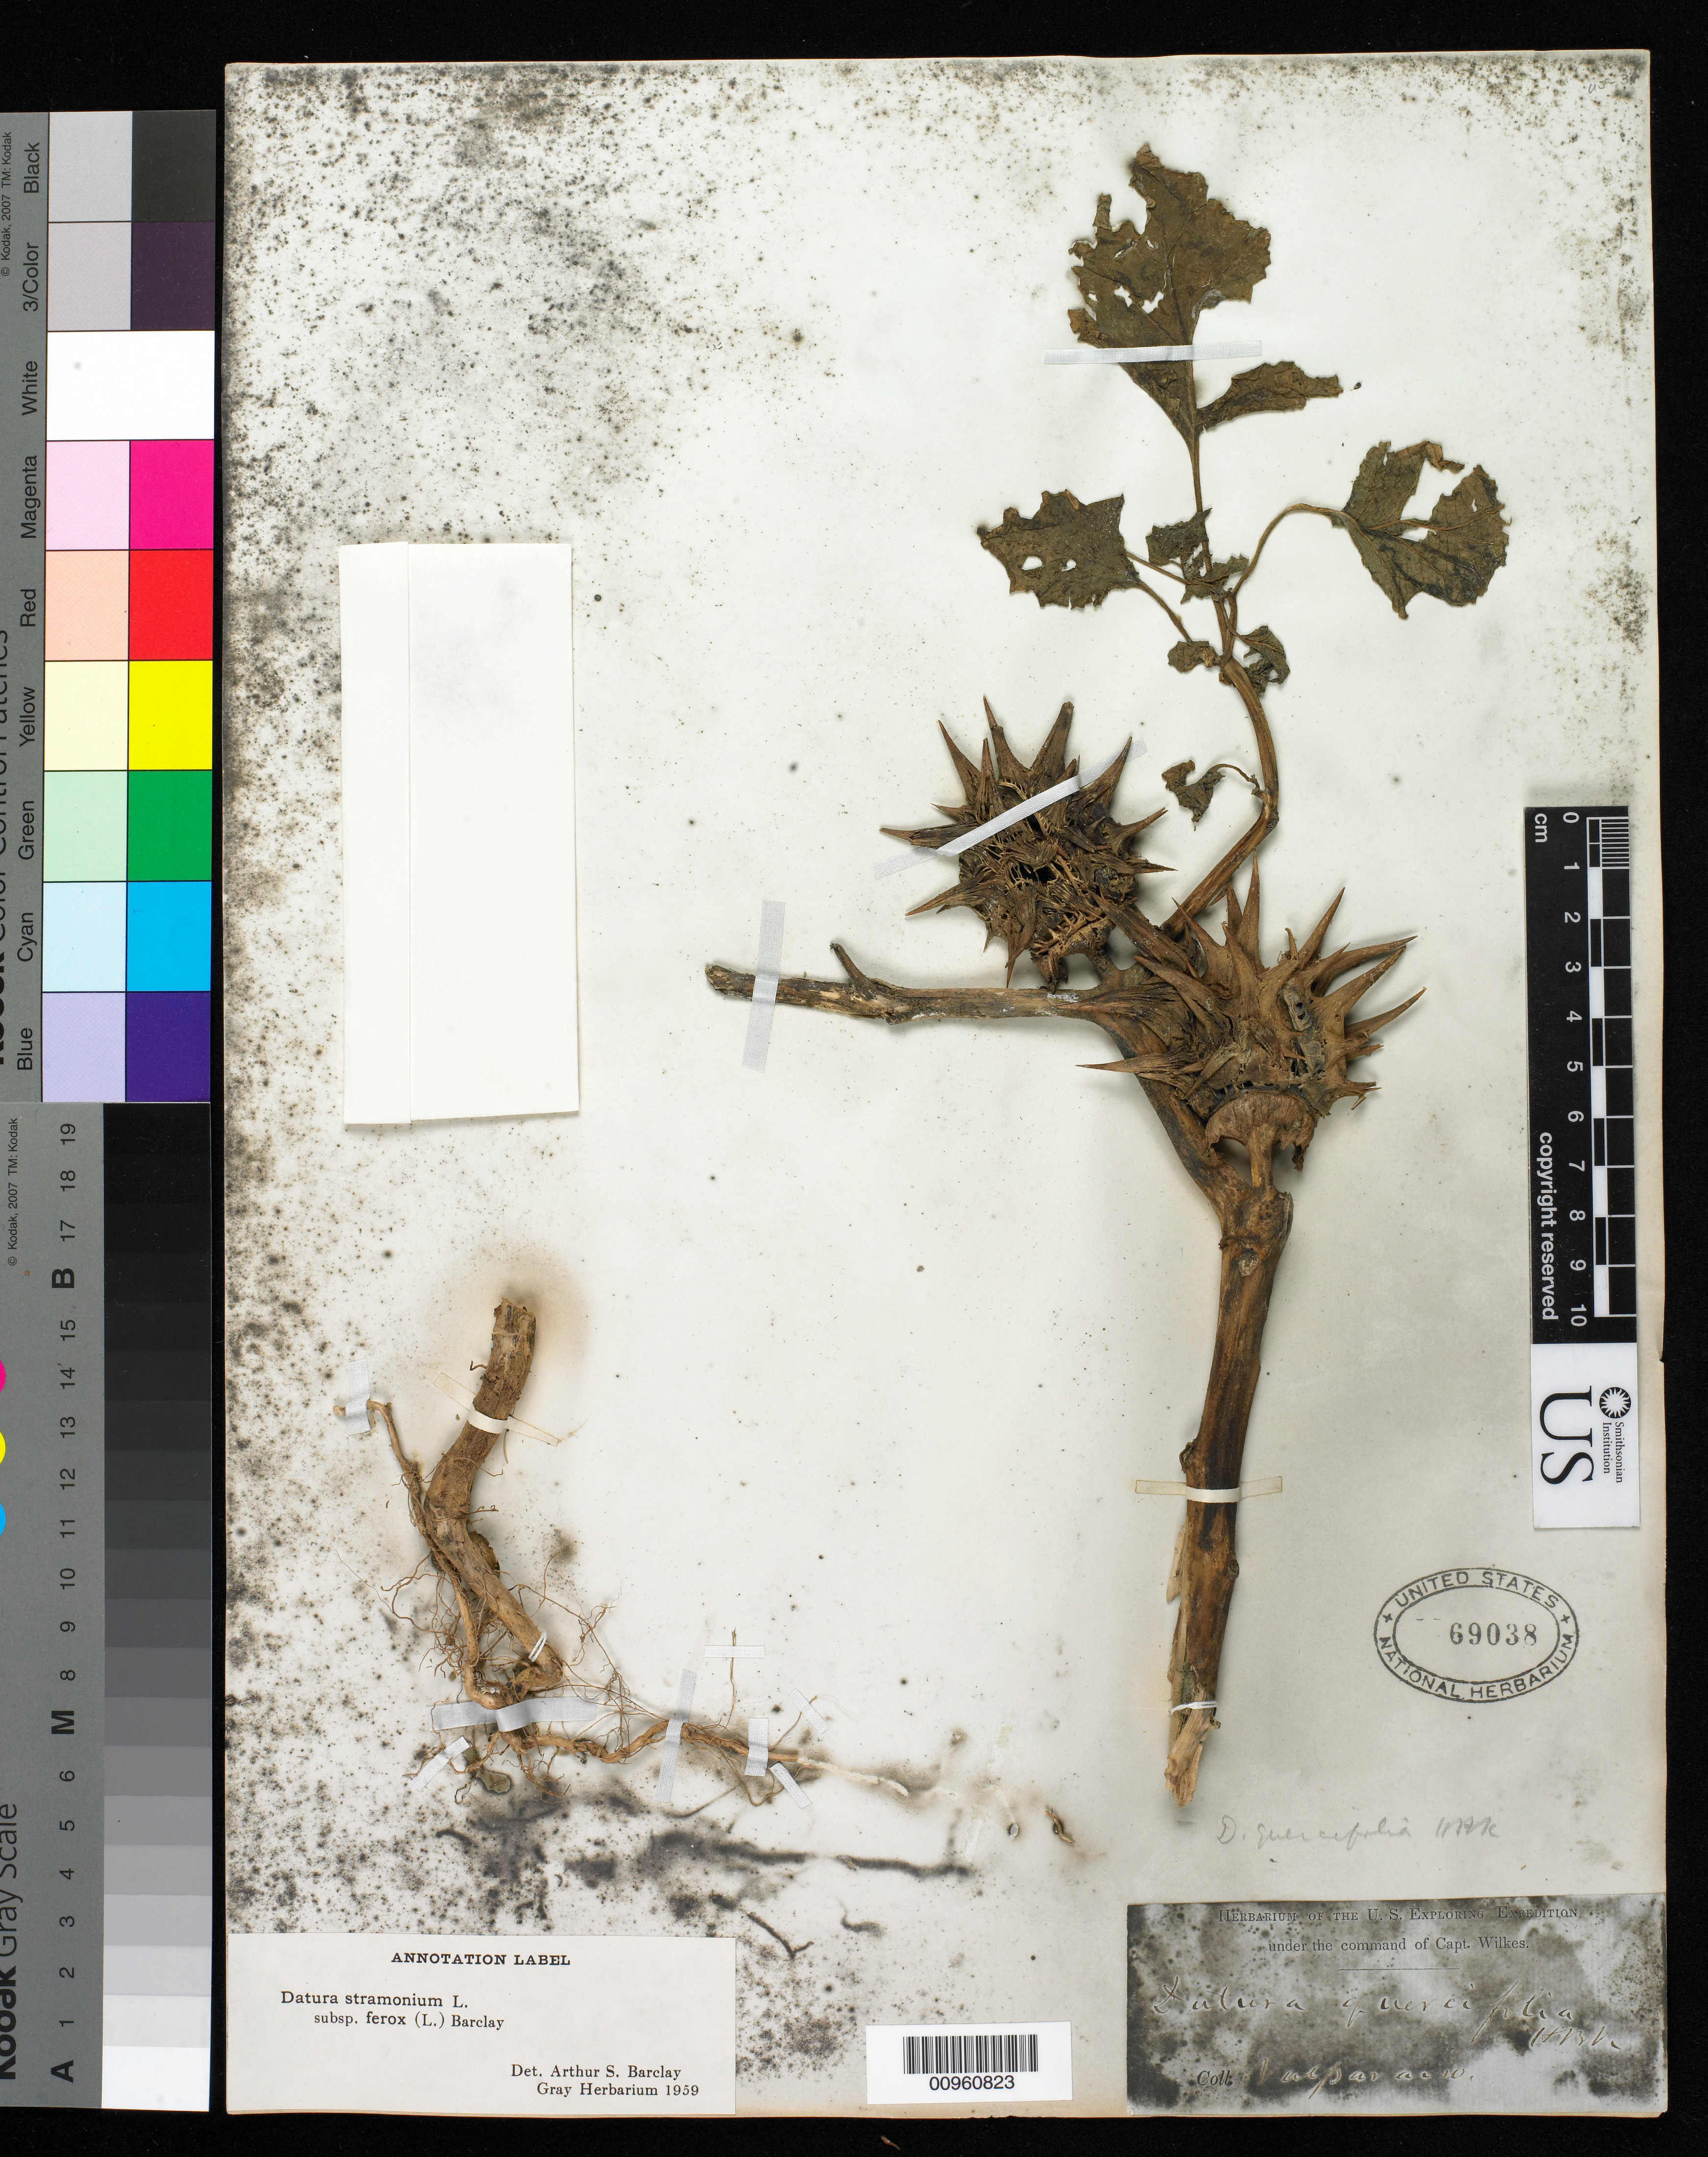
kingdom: Plantae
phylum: Tracheophyta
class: Magnoliopsida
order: Solanales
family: Solanaceae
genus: Datura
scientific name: Datura stramonium subsp. ferox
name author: (L.) Barclay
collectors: Wilkes Explor. Exped.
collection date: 1838/1842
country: Chile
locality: Valparaiso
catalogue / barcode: US 69038